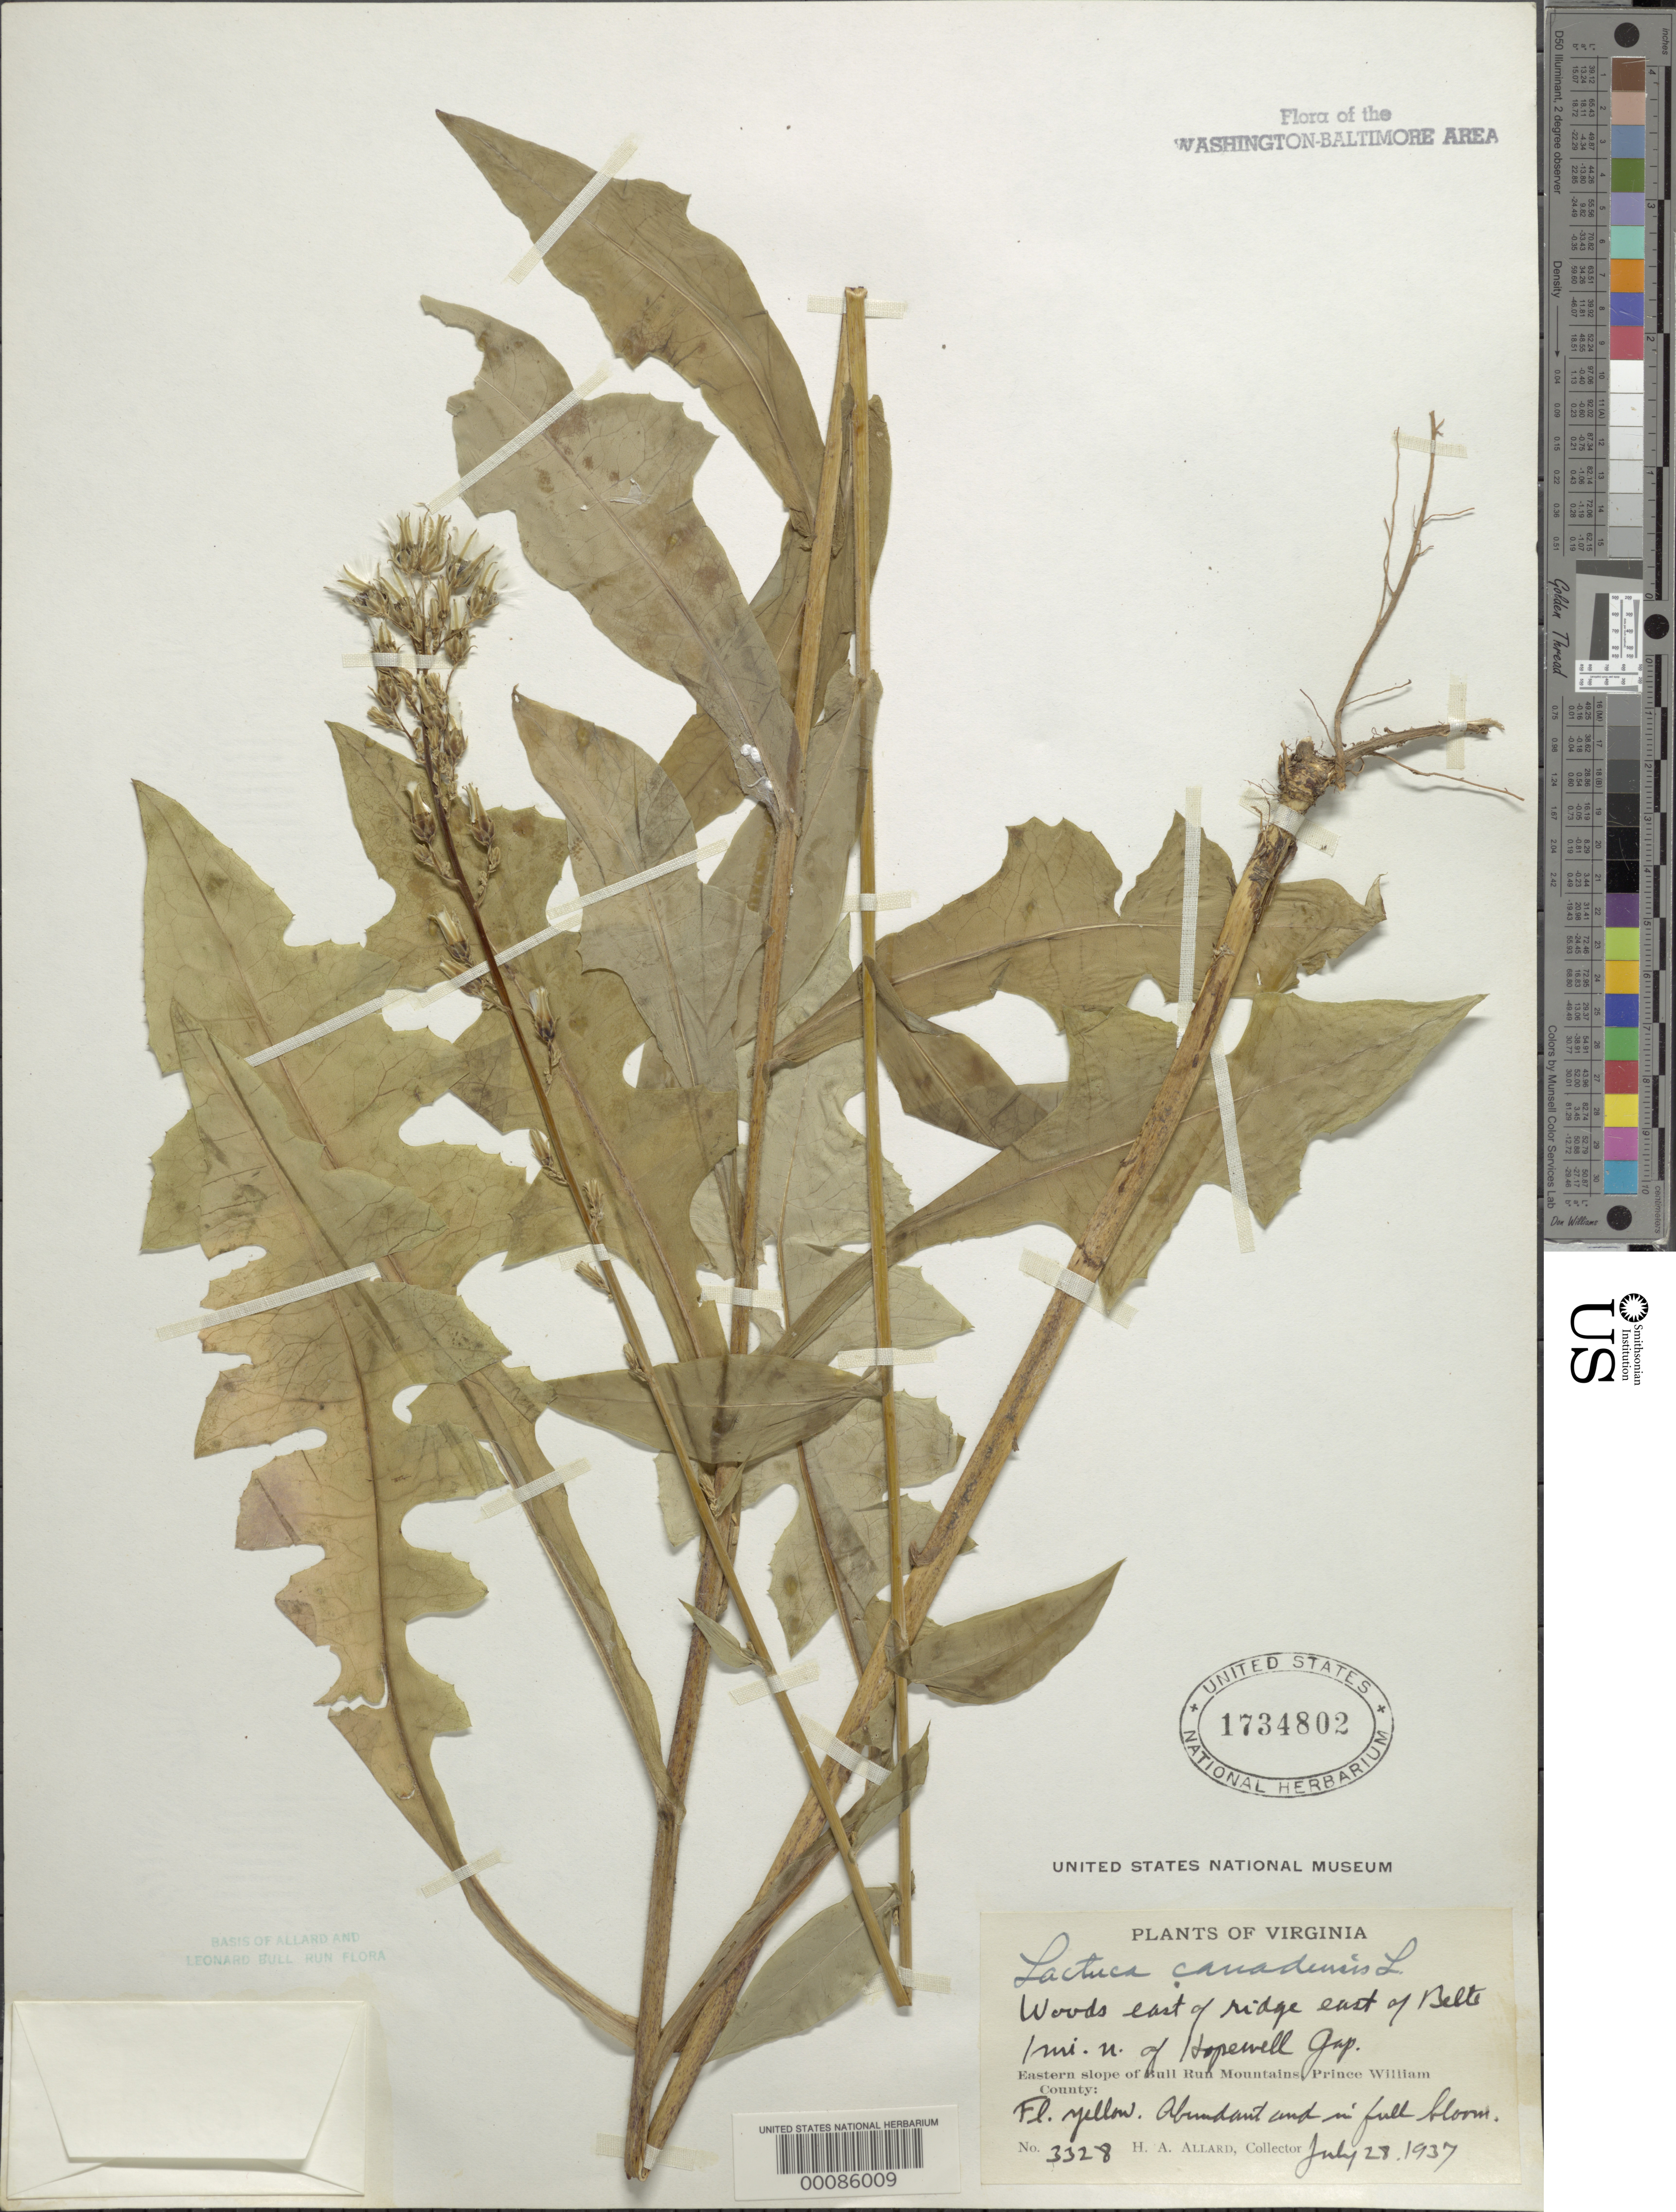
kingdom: Plantae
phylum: Tracheophyta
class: Magnoliopsida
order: Asterales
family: Asteraceae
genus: Lactuca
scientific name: Lactuca canadensis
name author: L.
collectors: H. A. Allard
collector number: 3328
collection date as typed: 28 Jul 1937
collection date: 1937-07-28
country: United States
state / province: Virginia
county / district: Prince William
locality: North of Hopewell Gap and east of Belts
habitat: Woods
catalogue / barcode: US 1734802